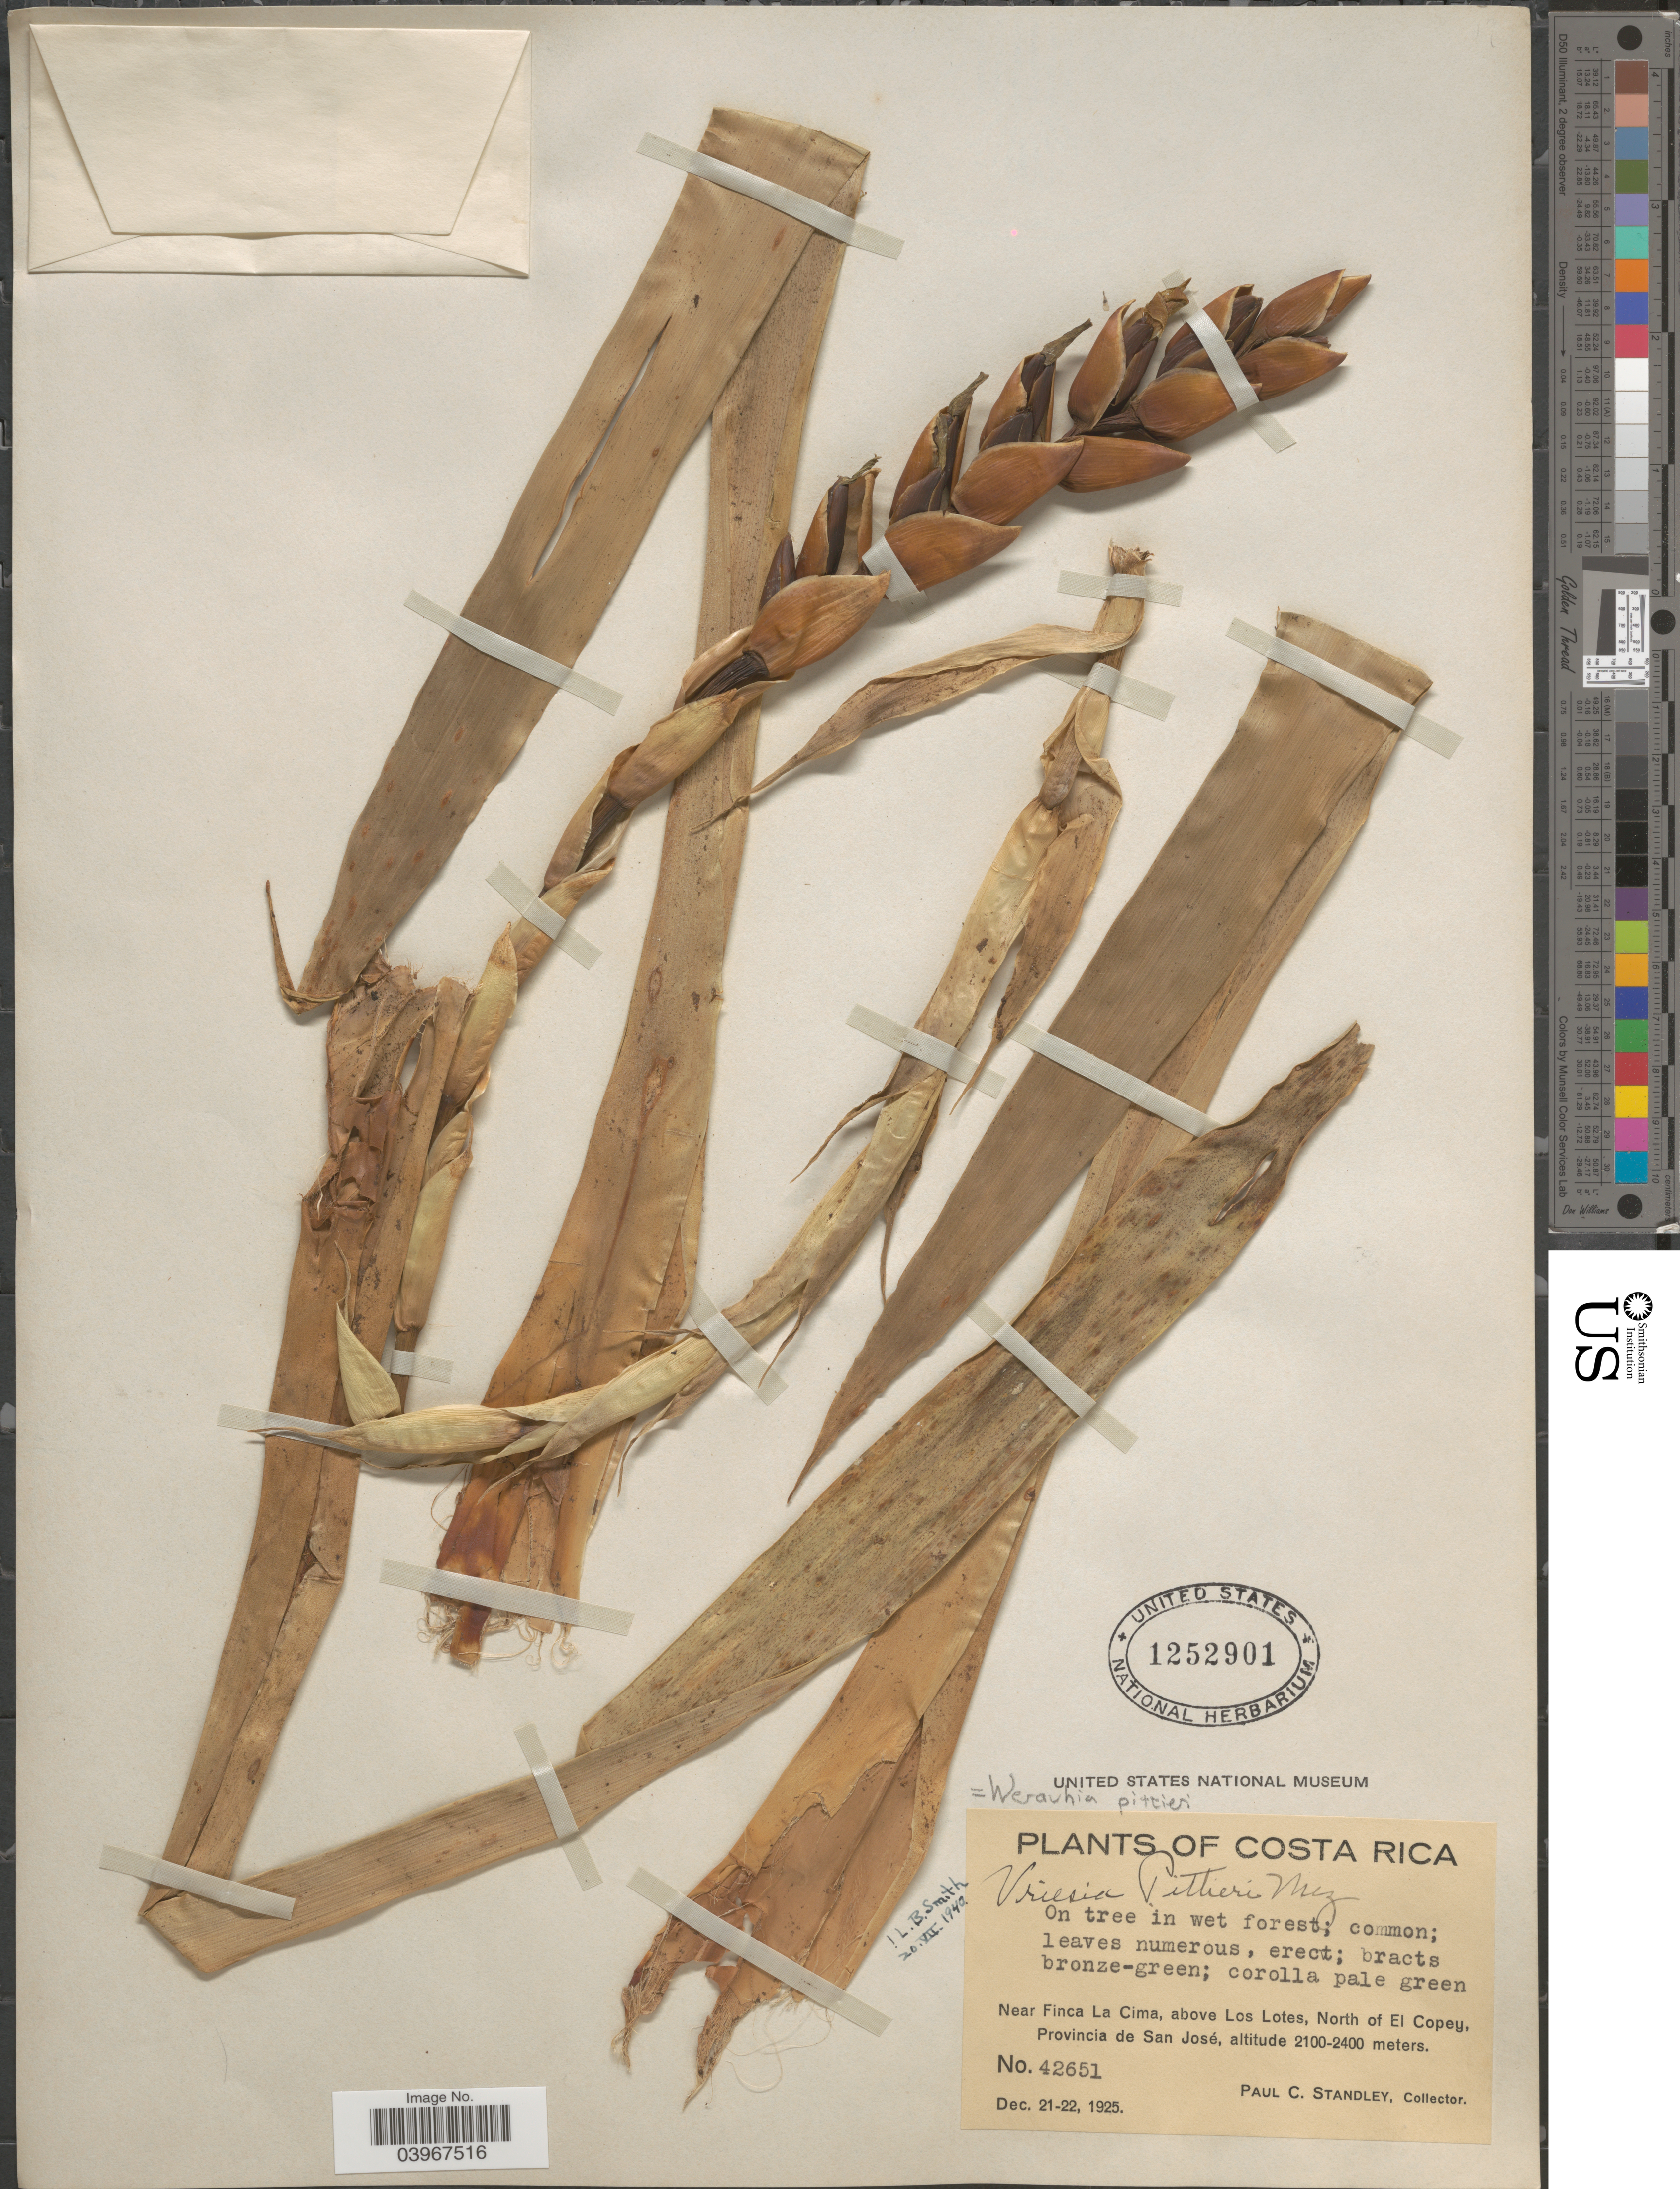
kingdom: Plantae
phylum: Tracheophyta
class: Liliopsida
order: Poales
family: Bromeliaceae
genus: Werauhia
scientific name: Werauhia pittieri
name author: (Mez) J.R. Grant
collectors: P. C. Standley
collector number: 42651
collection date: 1925-12-21/1925-12-22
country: Costa Rica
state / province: San José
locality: Near Finca La Cima, above Los Lotes, North of El Copey.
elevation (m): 2100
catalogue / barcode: US 1252901